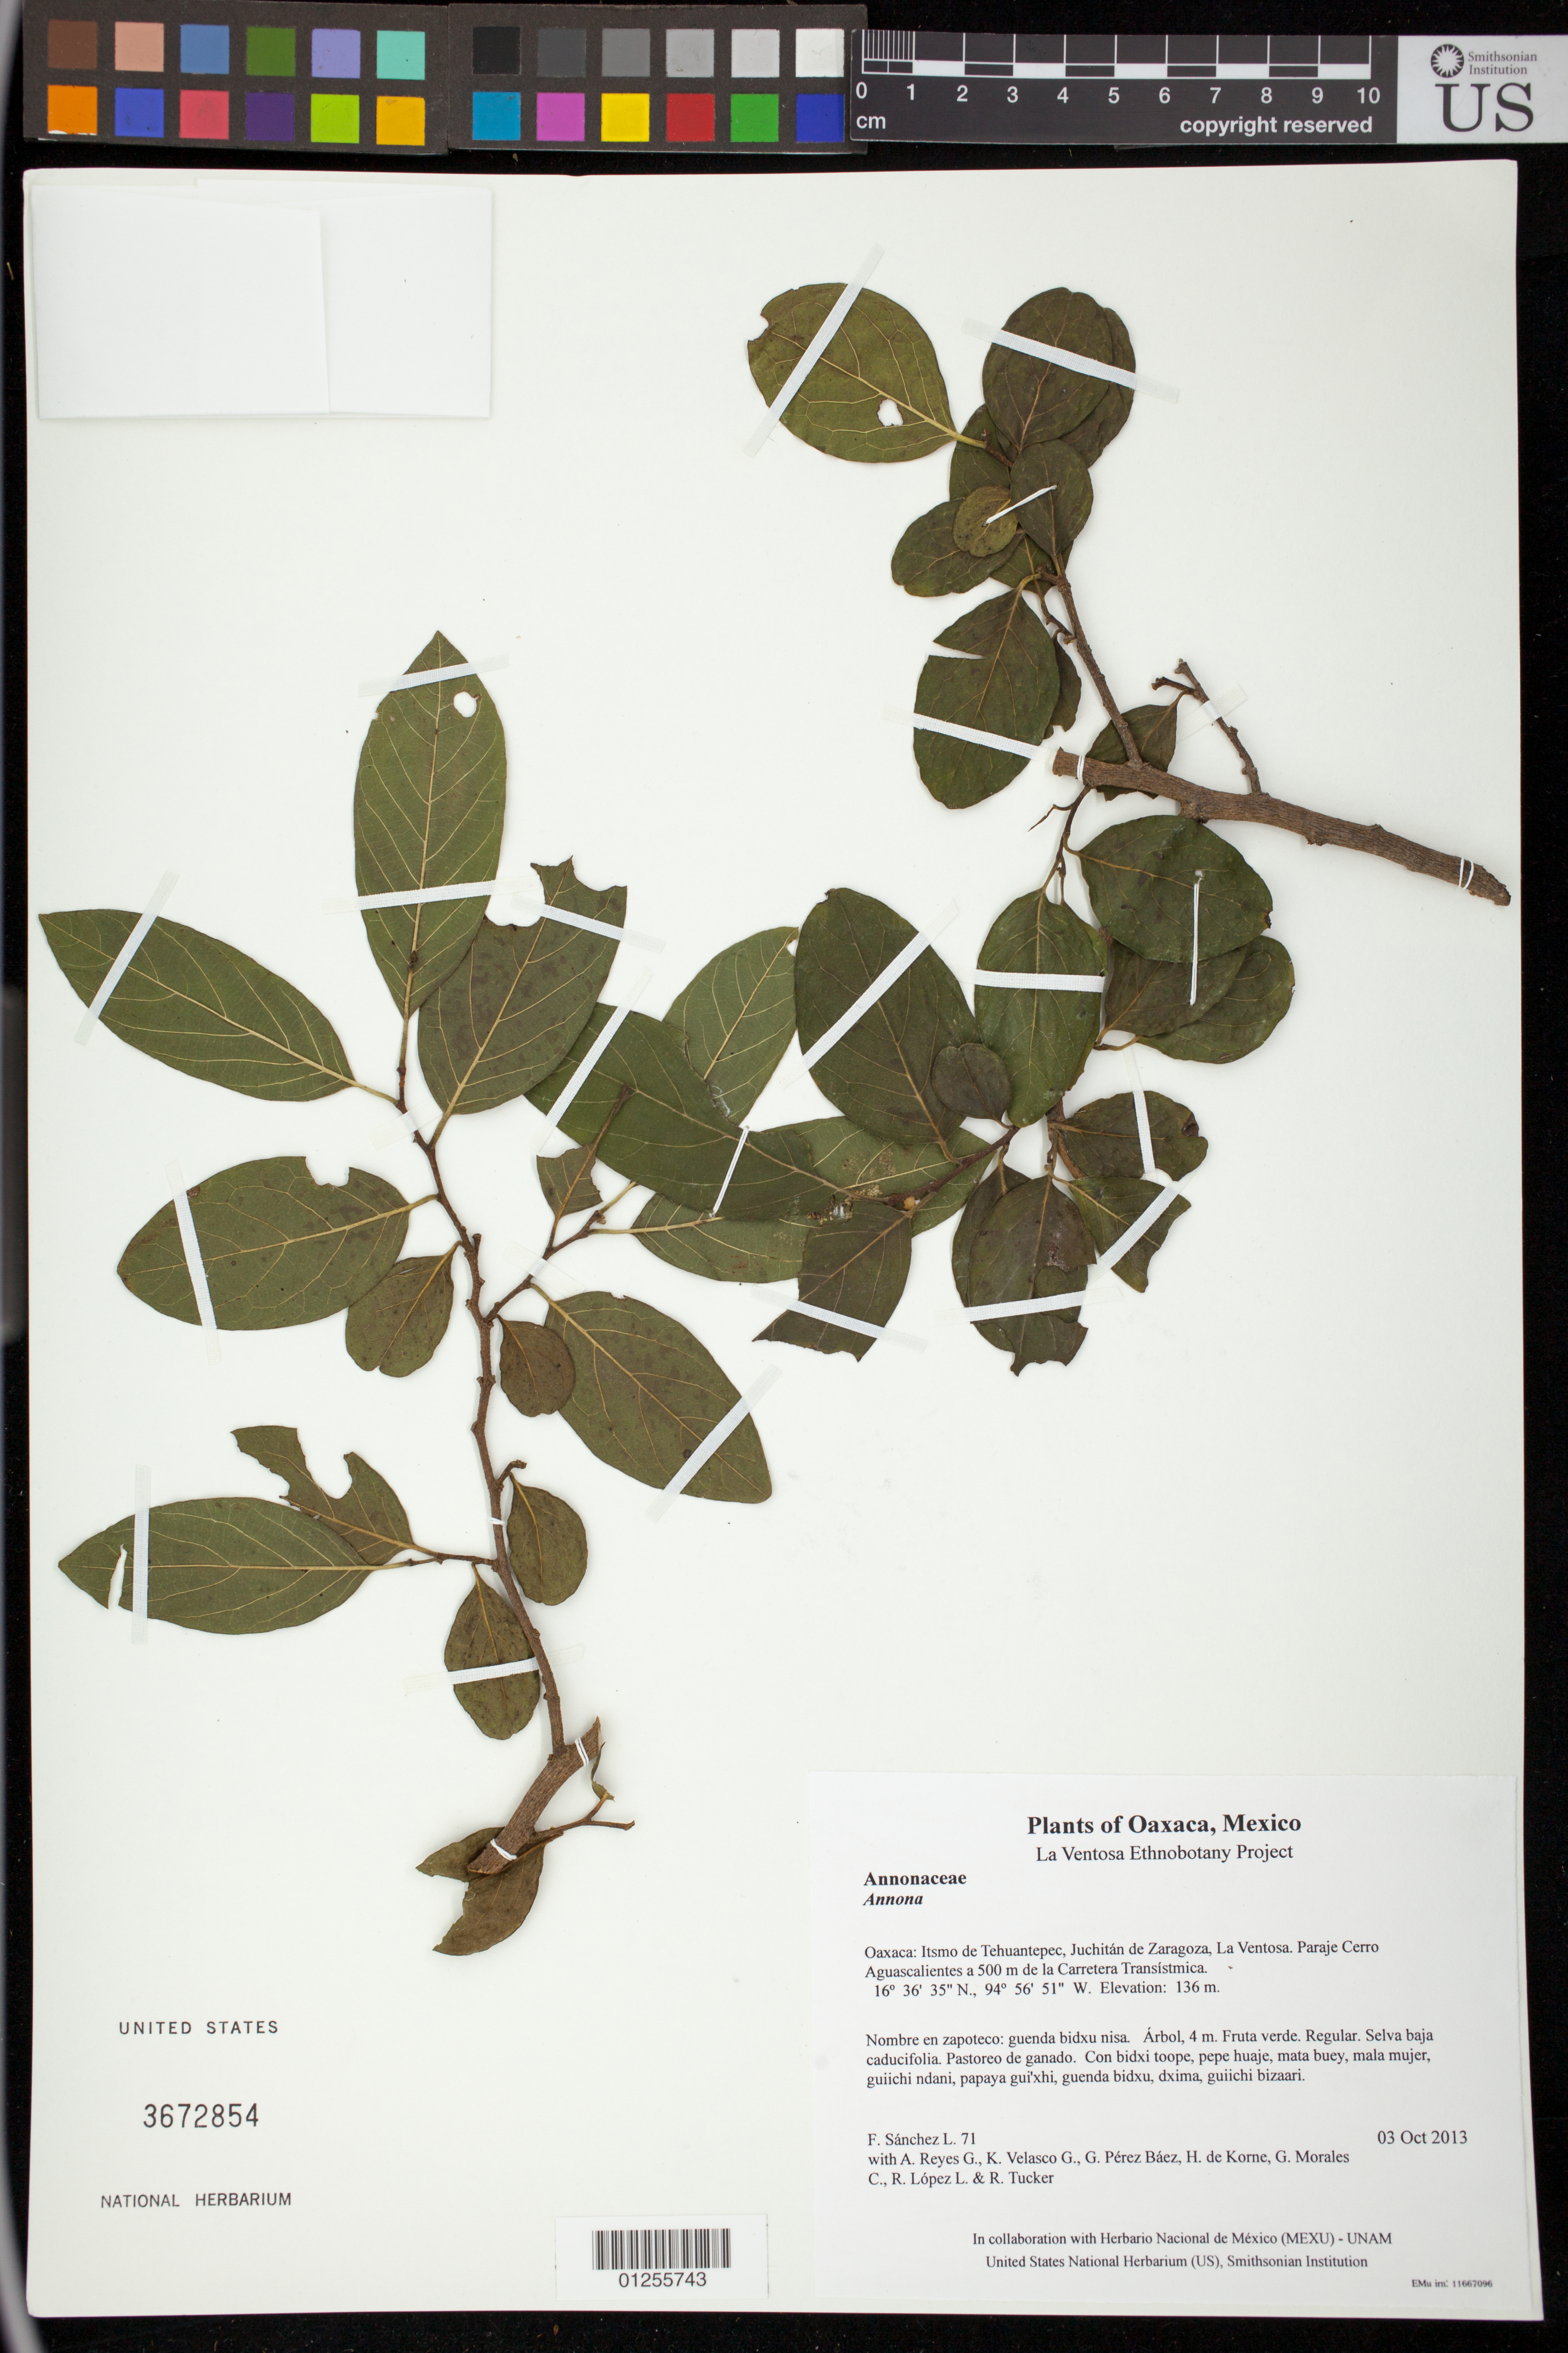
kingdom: Plantae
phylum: Tracheophyta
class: Magnoliopsida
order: Magnoliales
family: Annonaceae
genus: Annona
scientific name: Annona glabra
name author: L.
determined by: Velasco G., Kenia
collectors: F. Sánchez L., A. Reyes G., K. Velasco G., G. Pérez Báez, H. de Korne, G. Morales C., R. López L. & R. Tucker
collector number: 71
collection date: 2013-10-03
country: Mexico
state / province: Oaxaca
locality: Itsmo de Tehuantepec, Juchitán de Zaragoza, La Ventosa. Paraje Cerro Aguascalientes a 500 m de la Carretera Transístmica.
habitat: Selva baja caducifolia. Pastoreo de ganado.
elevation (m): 136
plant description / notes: JEBOT, MEXU, SERO, US; Yaga. 4 m. Cuaananaxhi naga'. Nuu.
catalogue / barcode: US 3672854